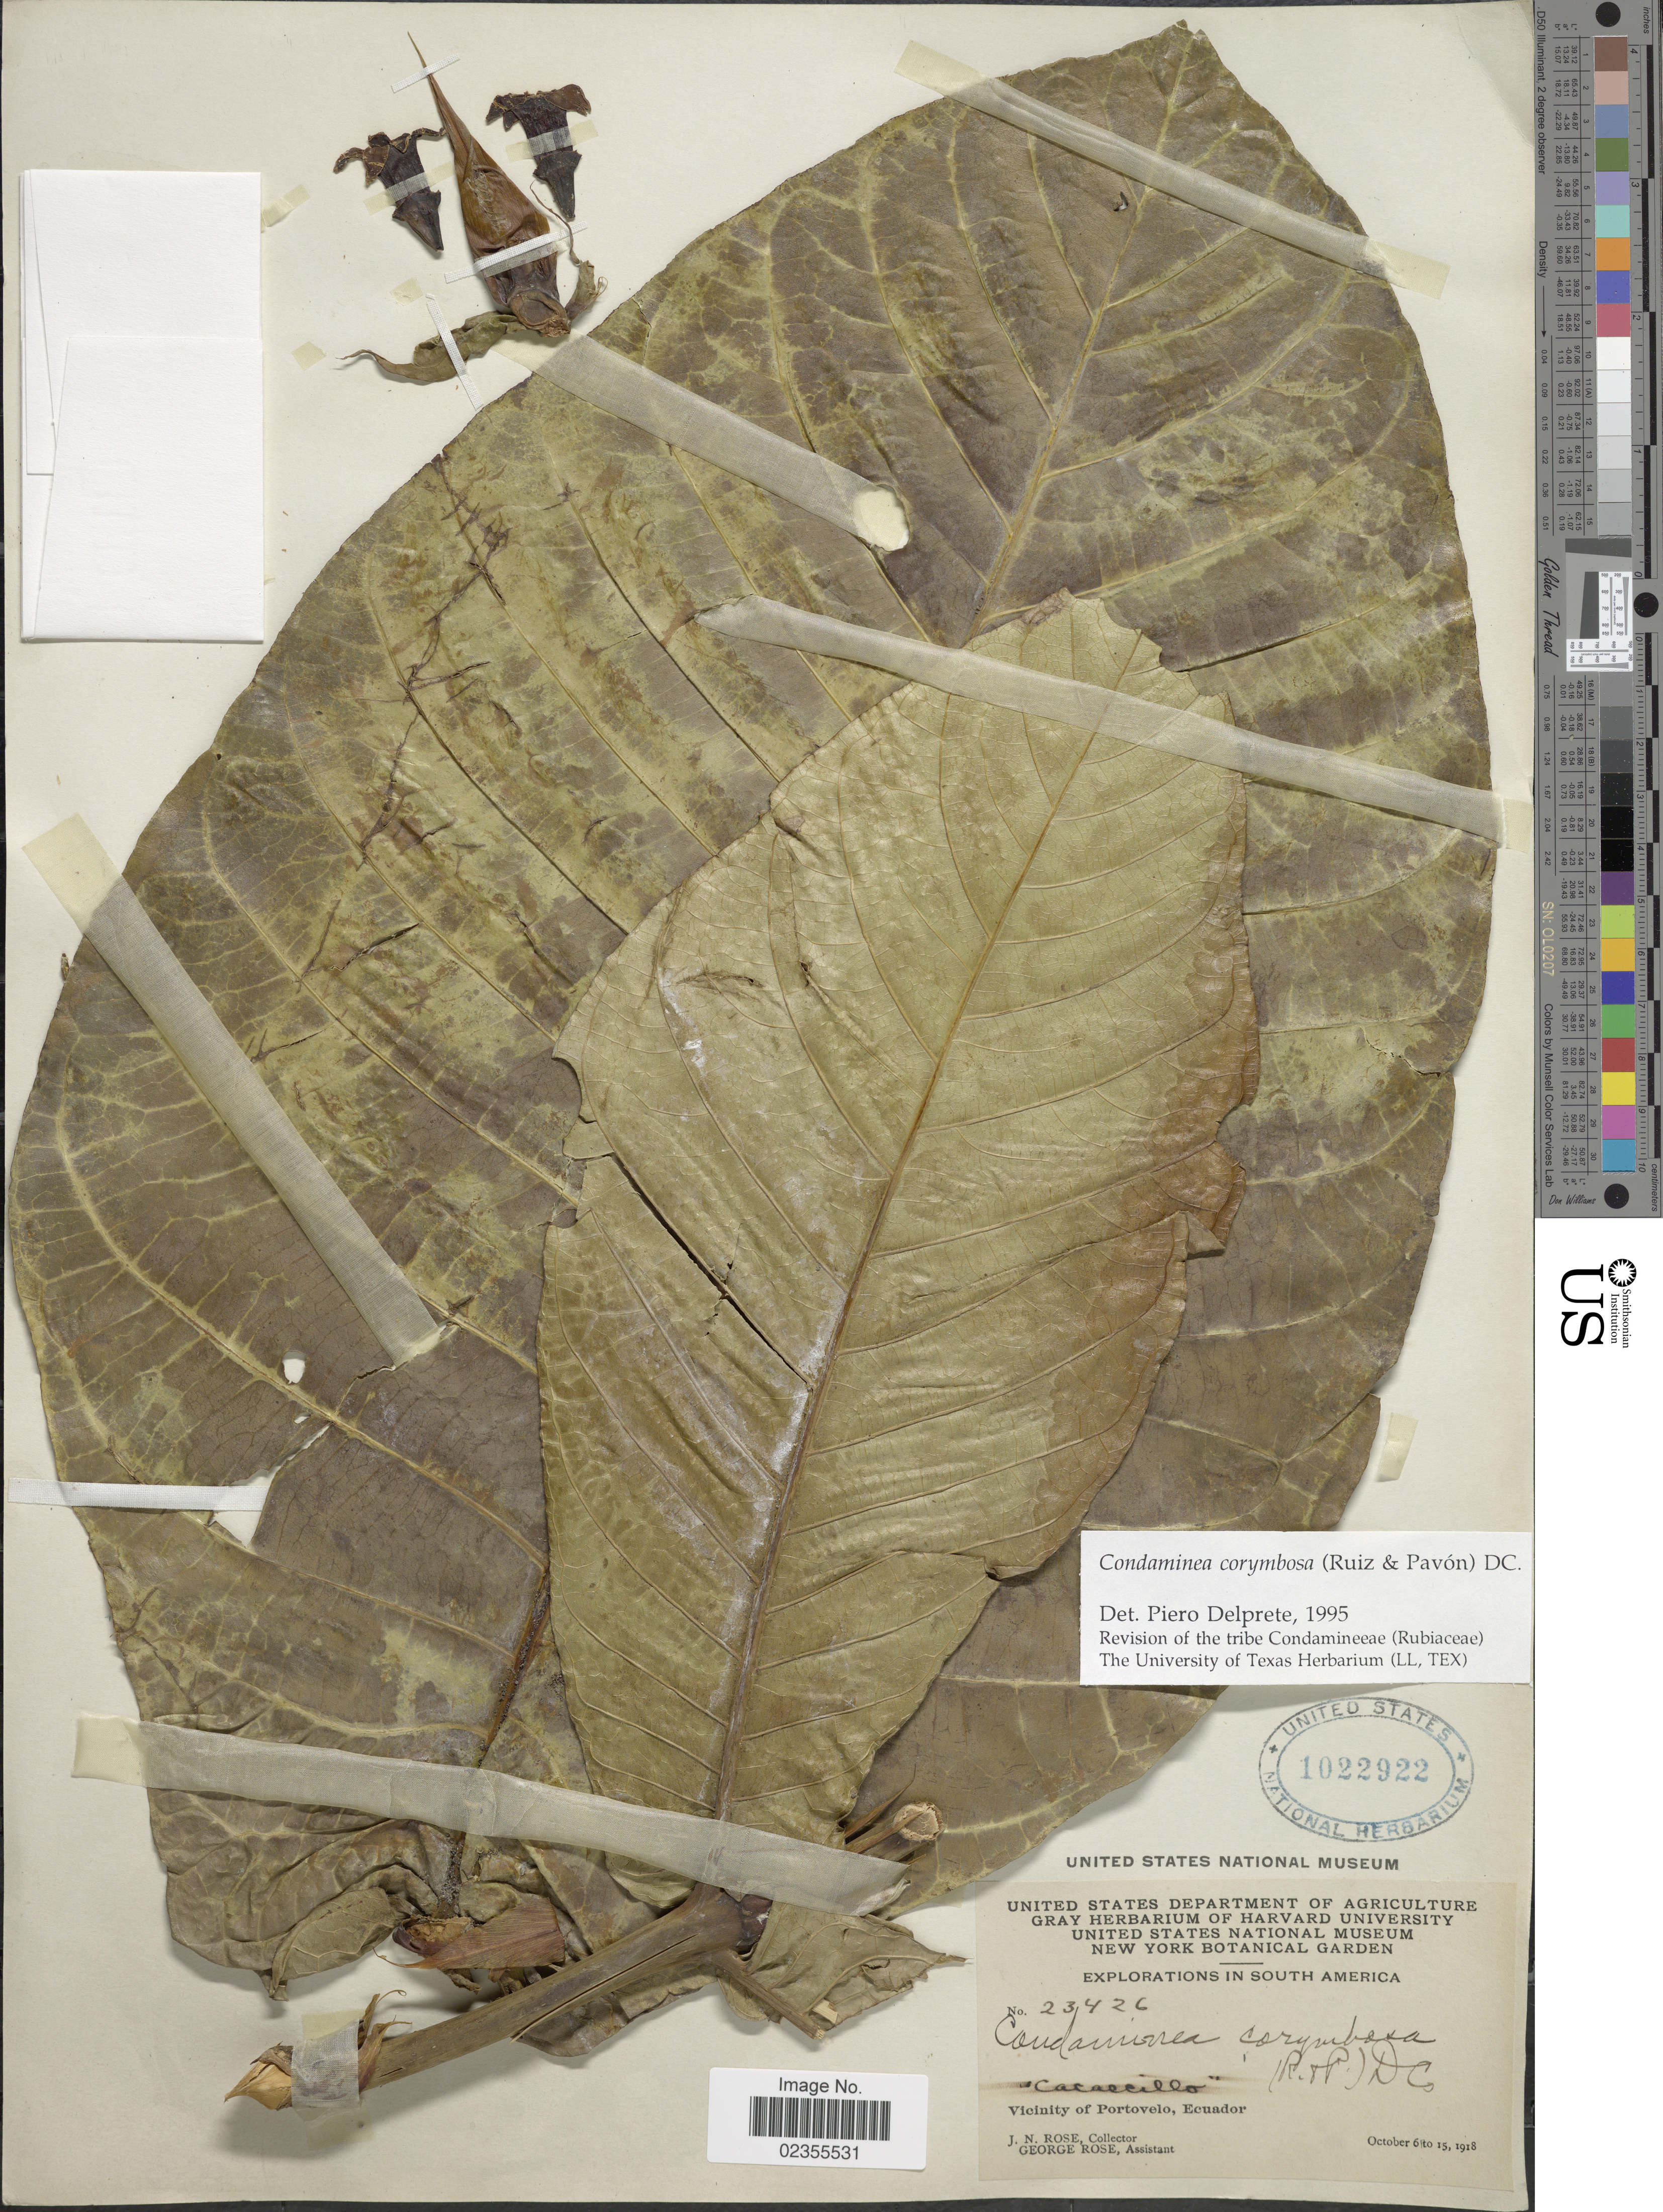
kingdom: Plantae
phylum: Tracheophyta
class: Magnoliopsida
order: Gentianales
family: Rubiaceae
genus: Condaminea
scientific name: Condaminea corymbosa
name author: (Ruiz & Pav.) DC.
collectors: J. N. Rose & G. Rose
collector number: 23426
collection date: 1918-10-06/1918-10-15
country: Ecuador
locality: Vicinity of Portovelo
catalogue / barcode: US 1022922